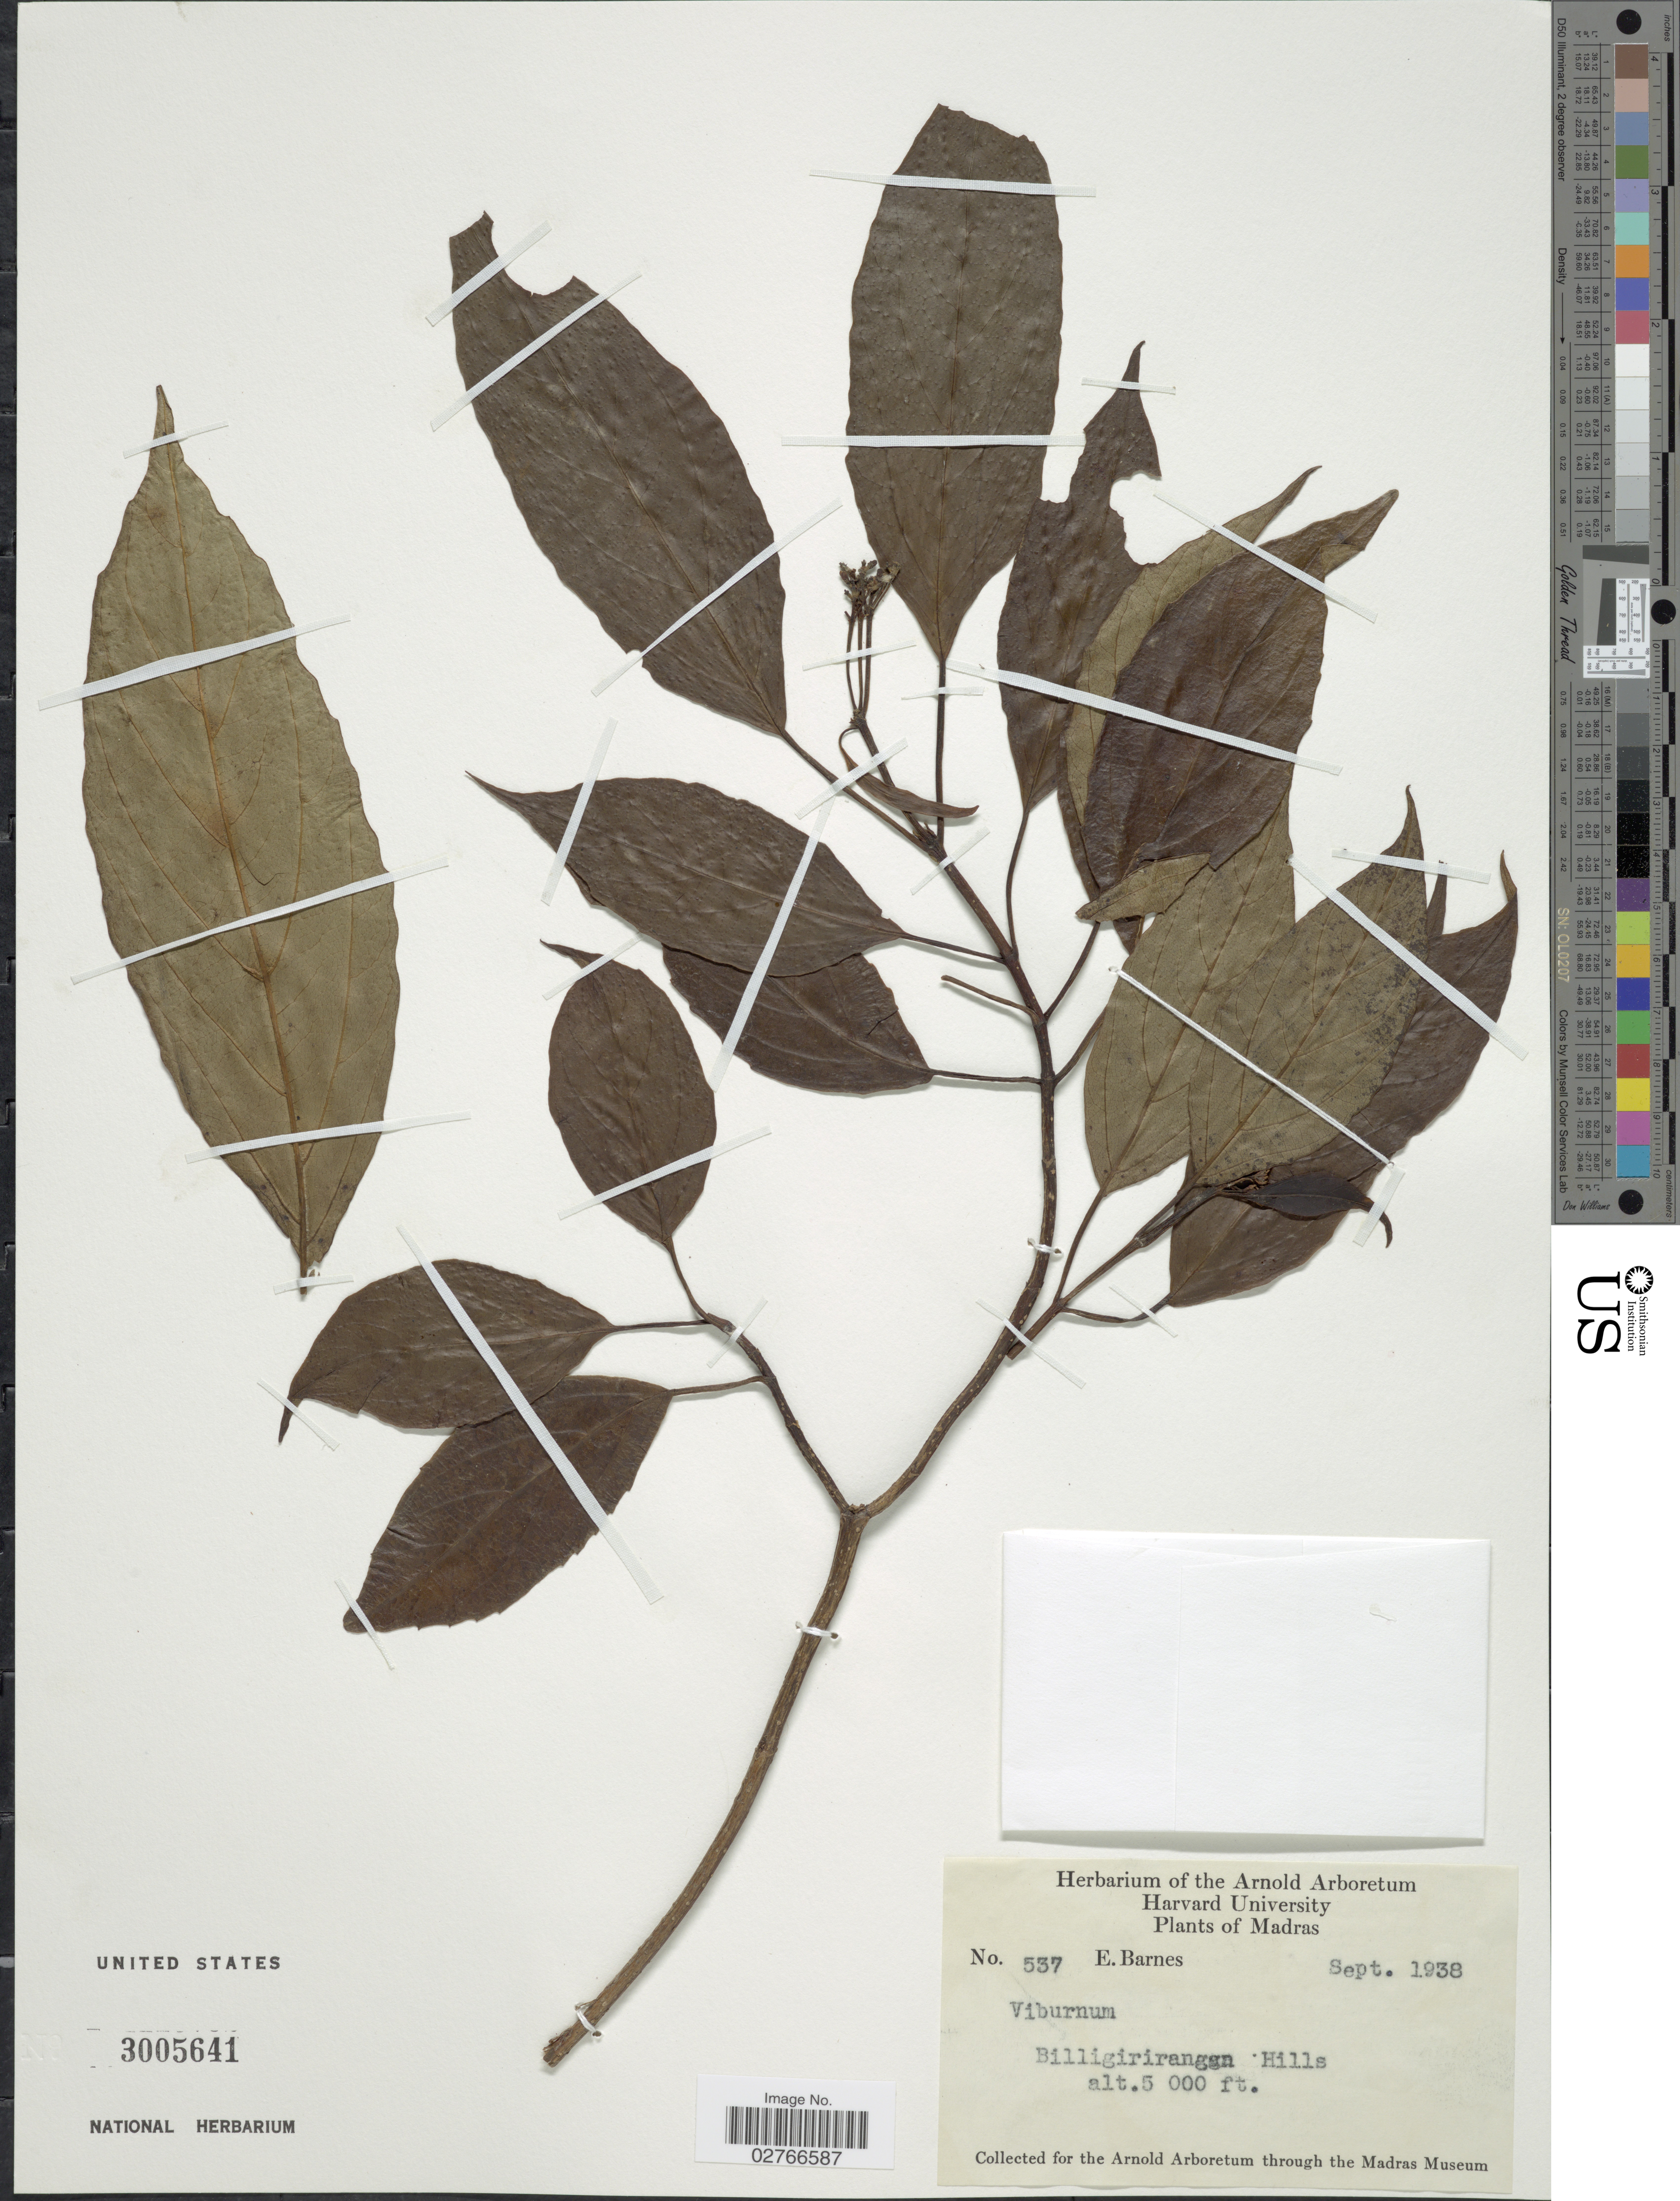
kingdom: Plantae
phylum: Tracheophyta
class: Magnoliopsida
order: Dipsacales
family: Viburnaceae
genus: Viburnum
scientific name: Viburnum sp.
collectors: E. Barnes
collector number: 537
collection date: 1938-09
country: India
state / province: Karnataka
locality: Madras. Billigirirangan Hills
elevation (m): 1524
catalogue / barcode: US 3005641